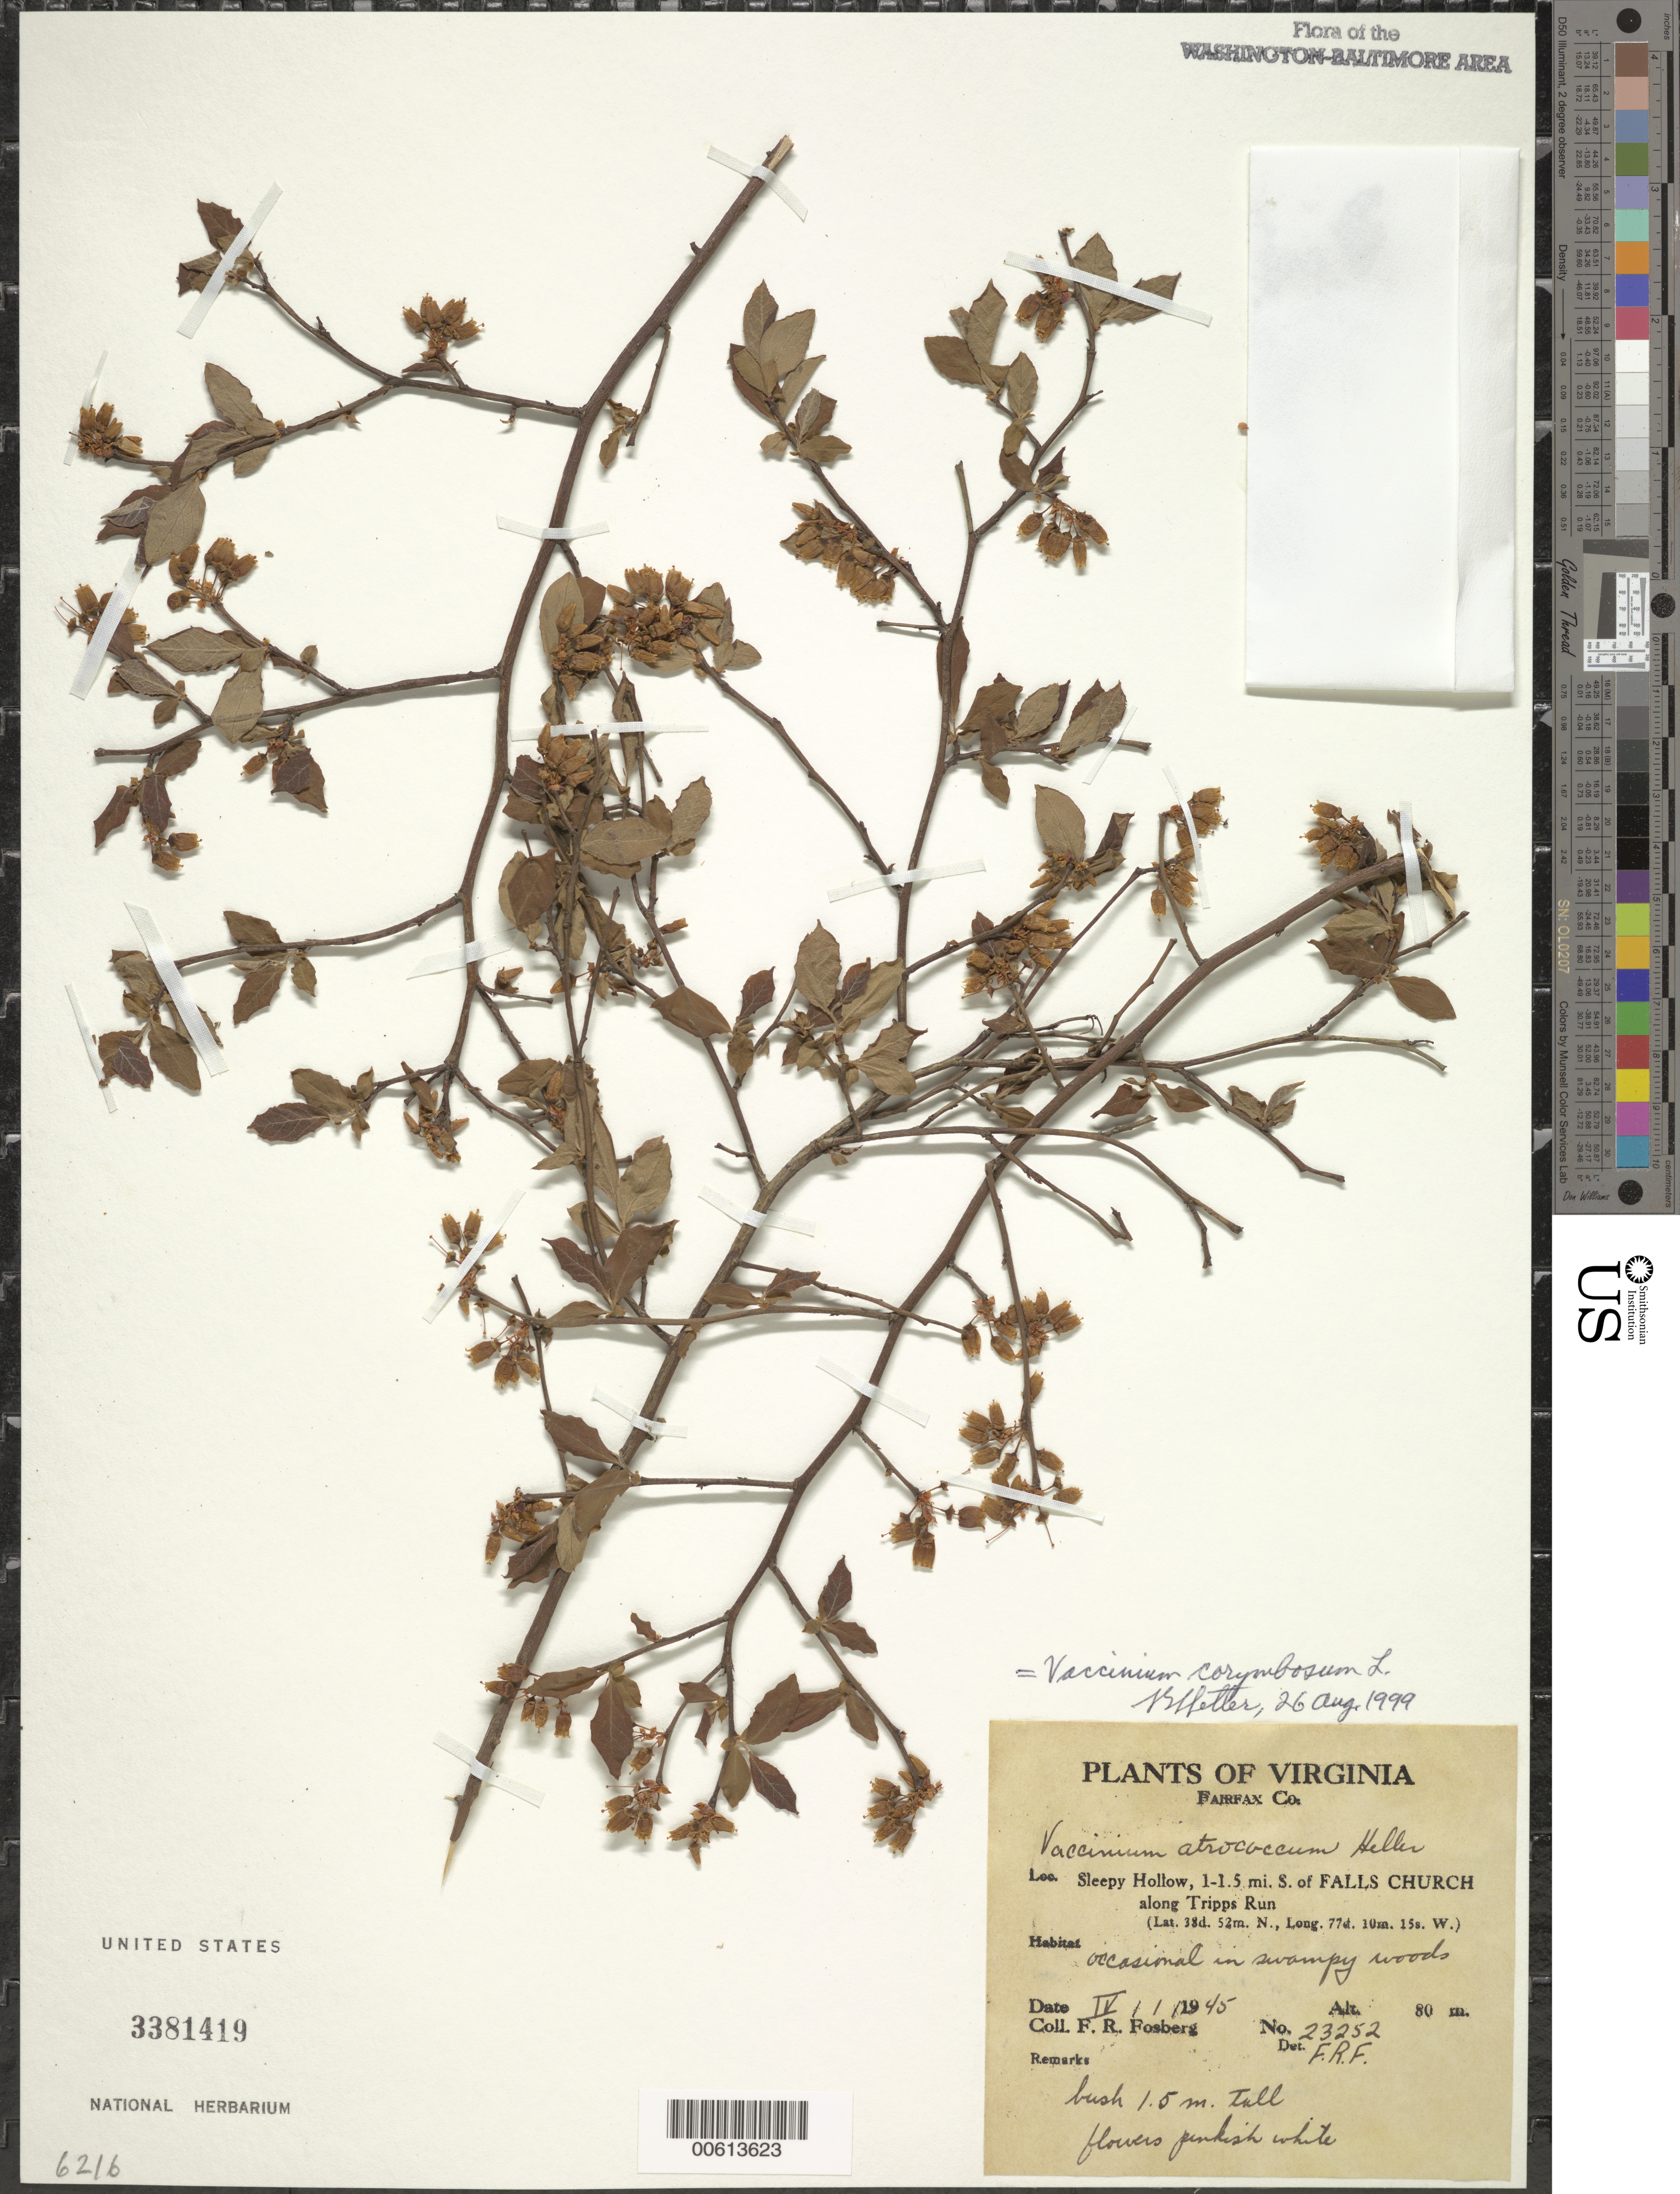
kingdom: Plantae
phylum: Tracheophyta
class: Magnoliopsida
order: Ericales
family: Ericaceae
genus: Vaccinium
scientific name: Vaccinium corymbosum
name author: L.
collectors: F. R. Fosberg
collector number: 23252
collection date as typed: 01 Apr 1945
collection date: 1945-04-01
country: United States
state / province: Virginia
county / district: Fairfax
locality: Sleepy Hollow, S of Falls Church along Tripps Run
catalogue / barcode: US 3381419